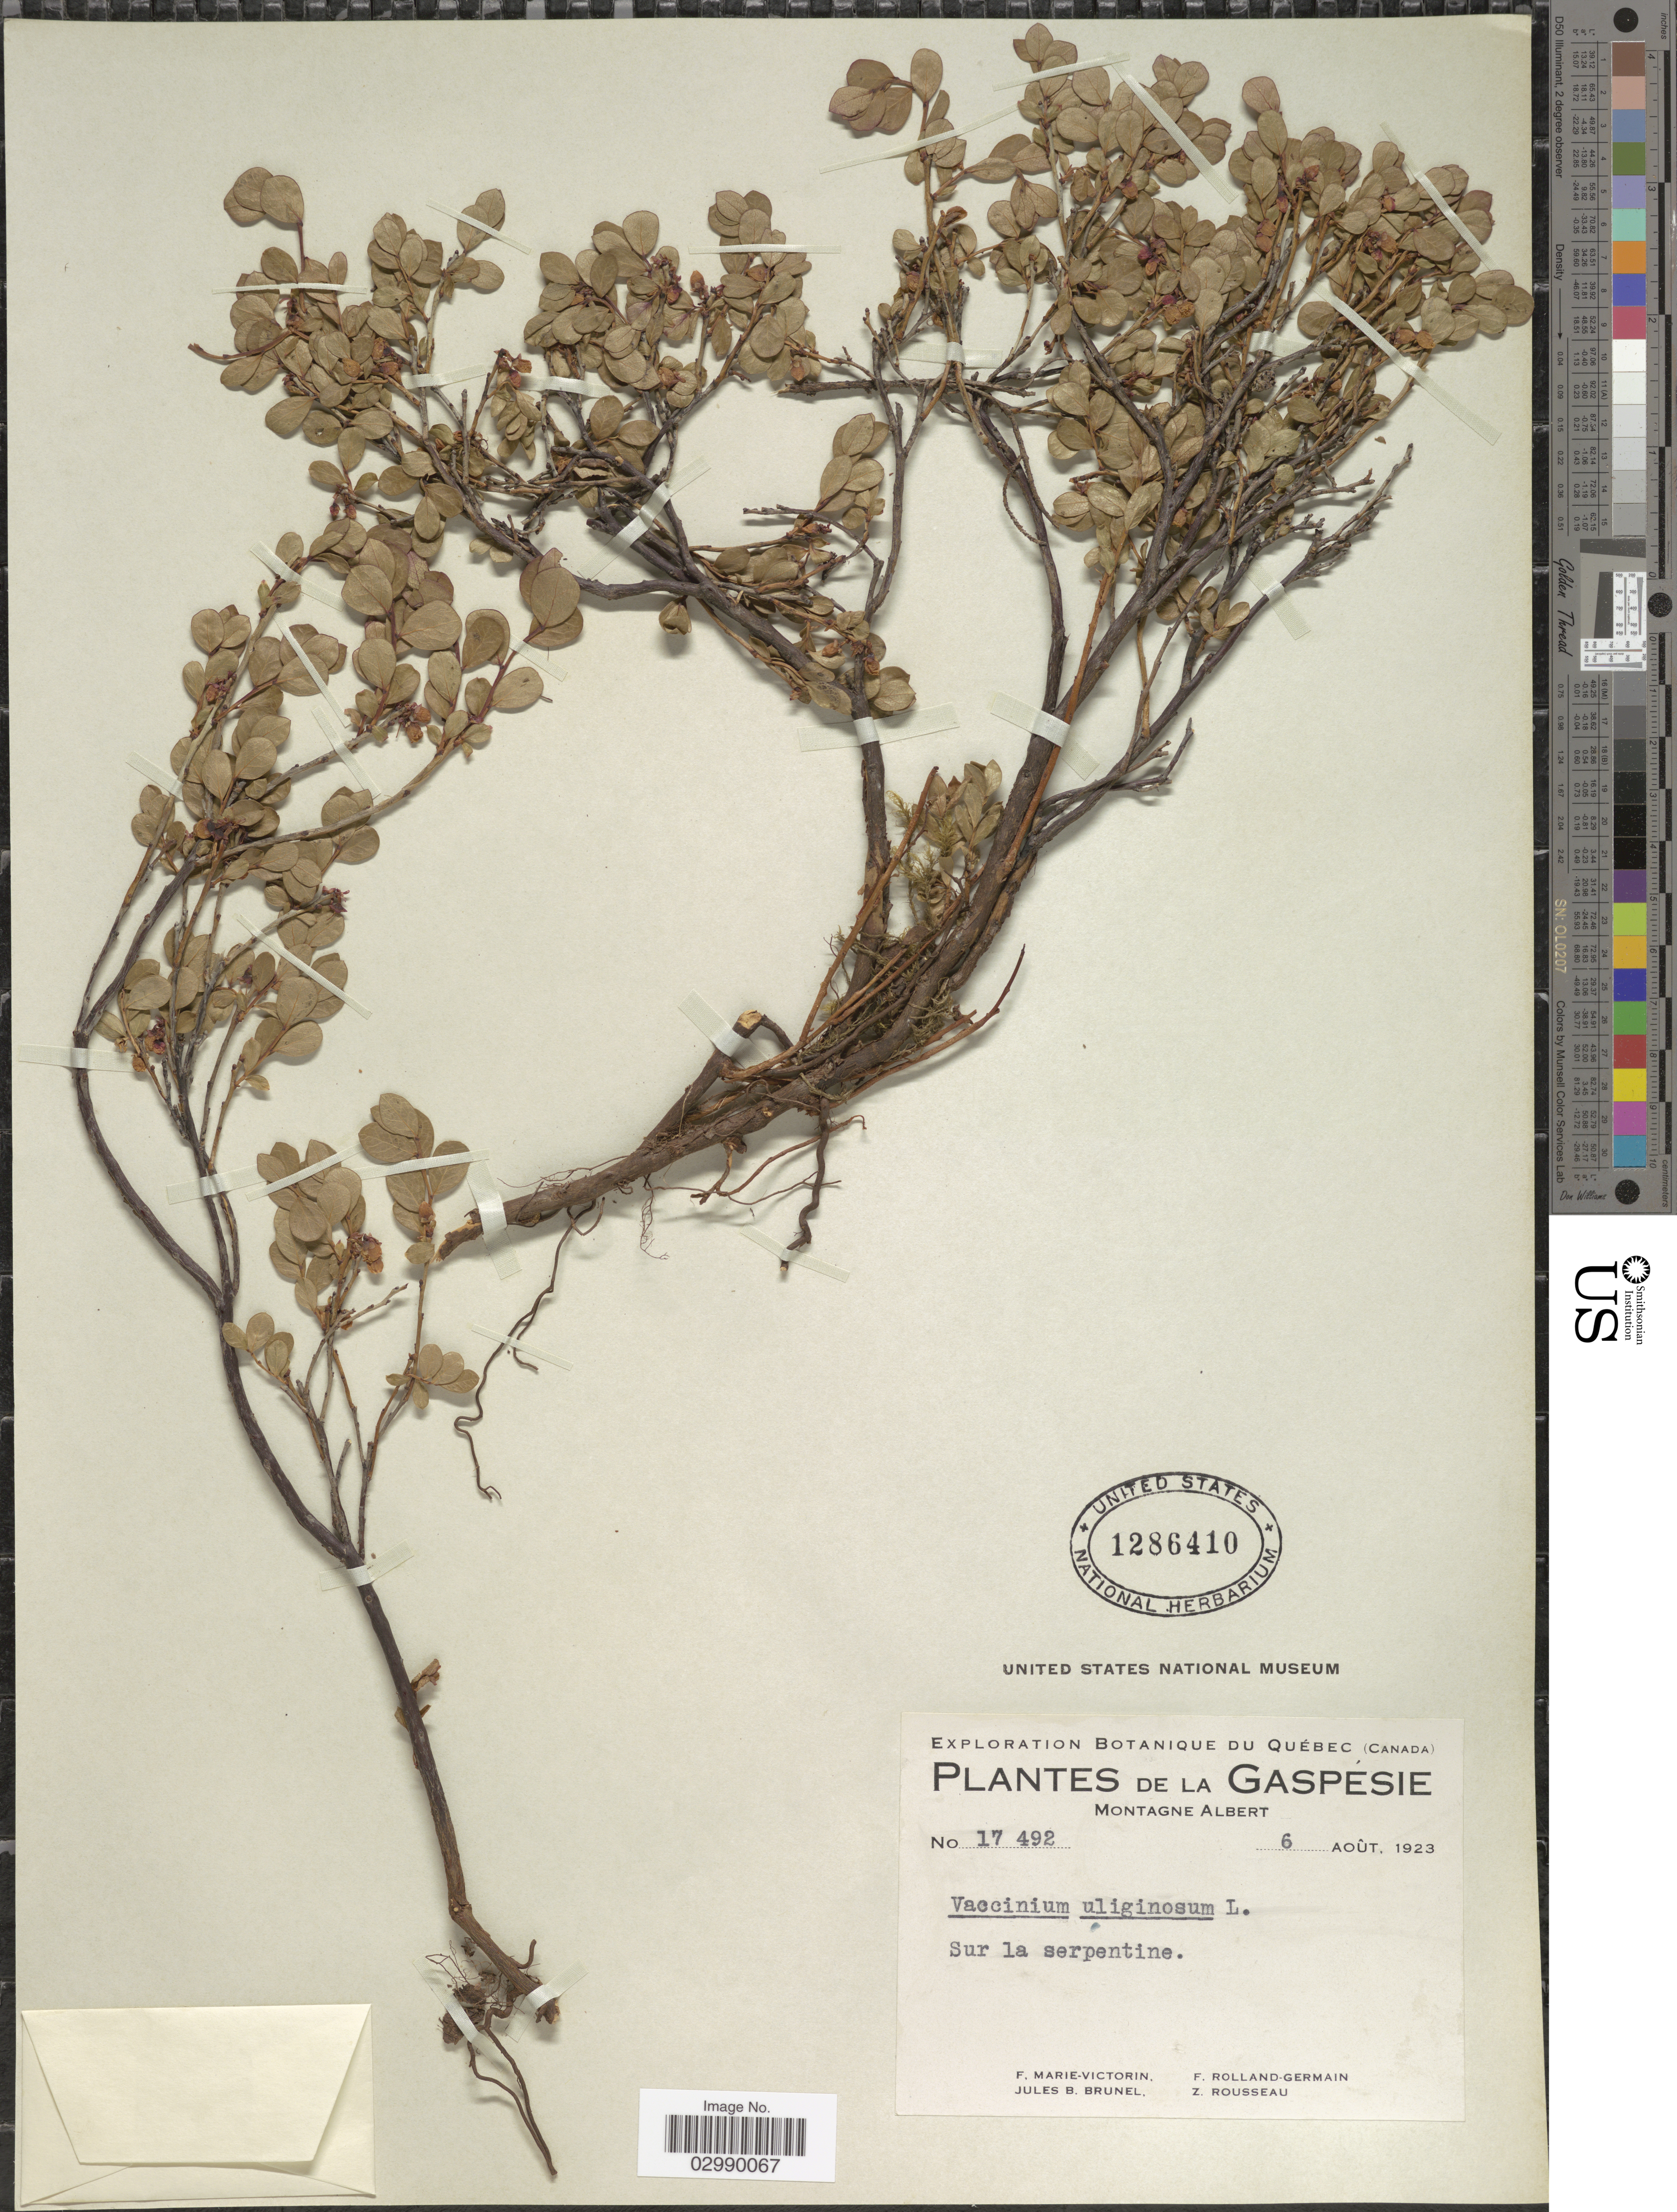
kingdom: Plantae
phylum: Tracheophyta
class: Magnoliopsida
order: Ericales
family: Ericaceae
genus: Vaccinium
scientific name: Vaccinium uliginosum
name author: L.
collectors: F. Marie-Victorin, J. Brunel, Rolland-Germain & Z. Rousseau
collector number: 17492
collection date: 1923-08-06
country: Canada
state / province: Quebec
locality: Gaspésie, Montagne Albert, Sur la serpentine.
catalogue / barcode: US 1286410